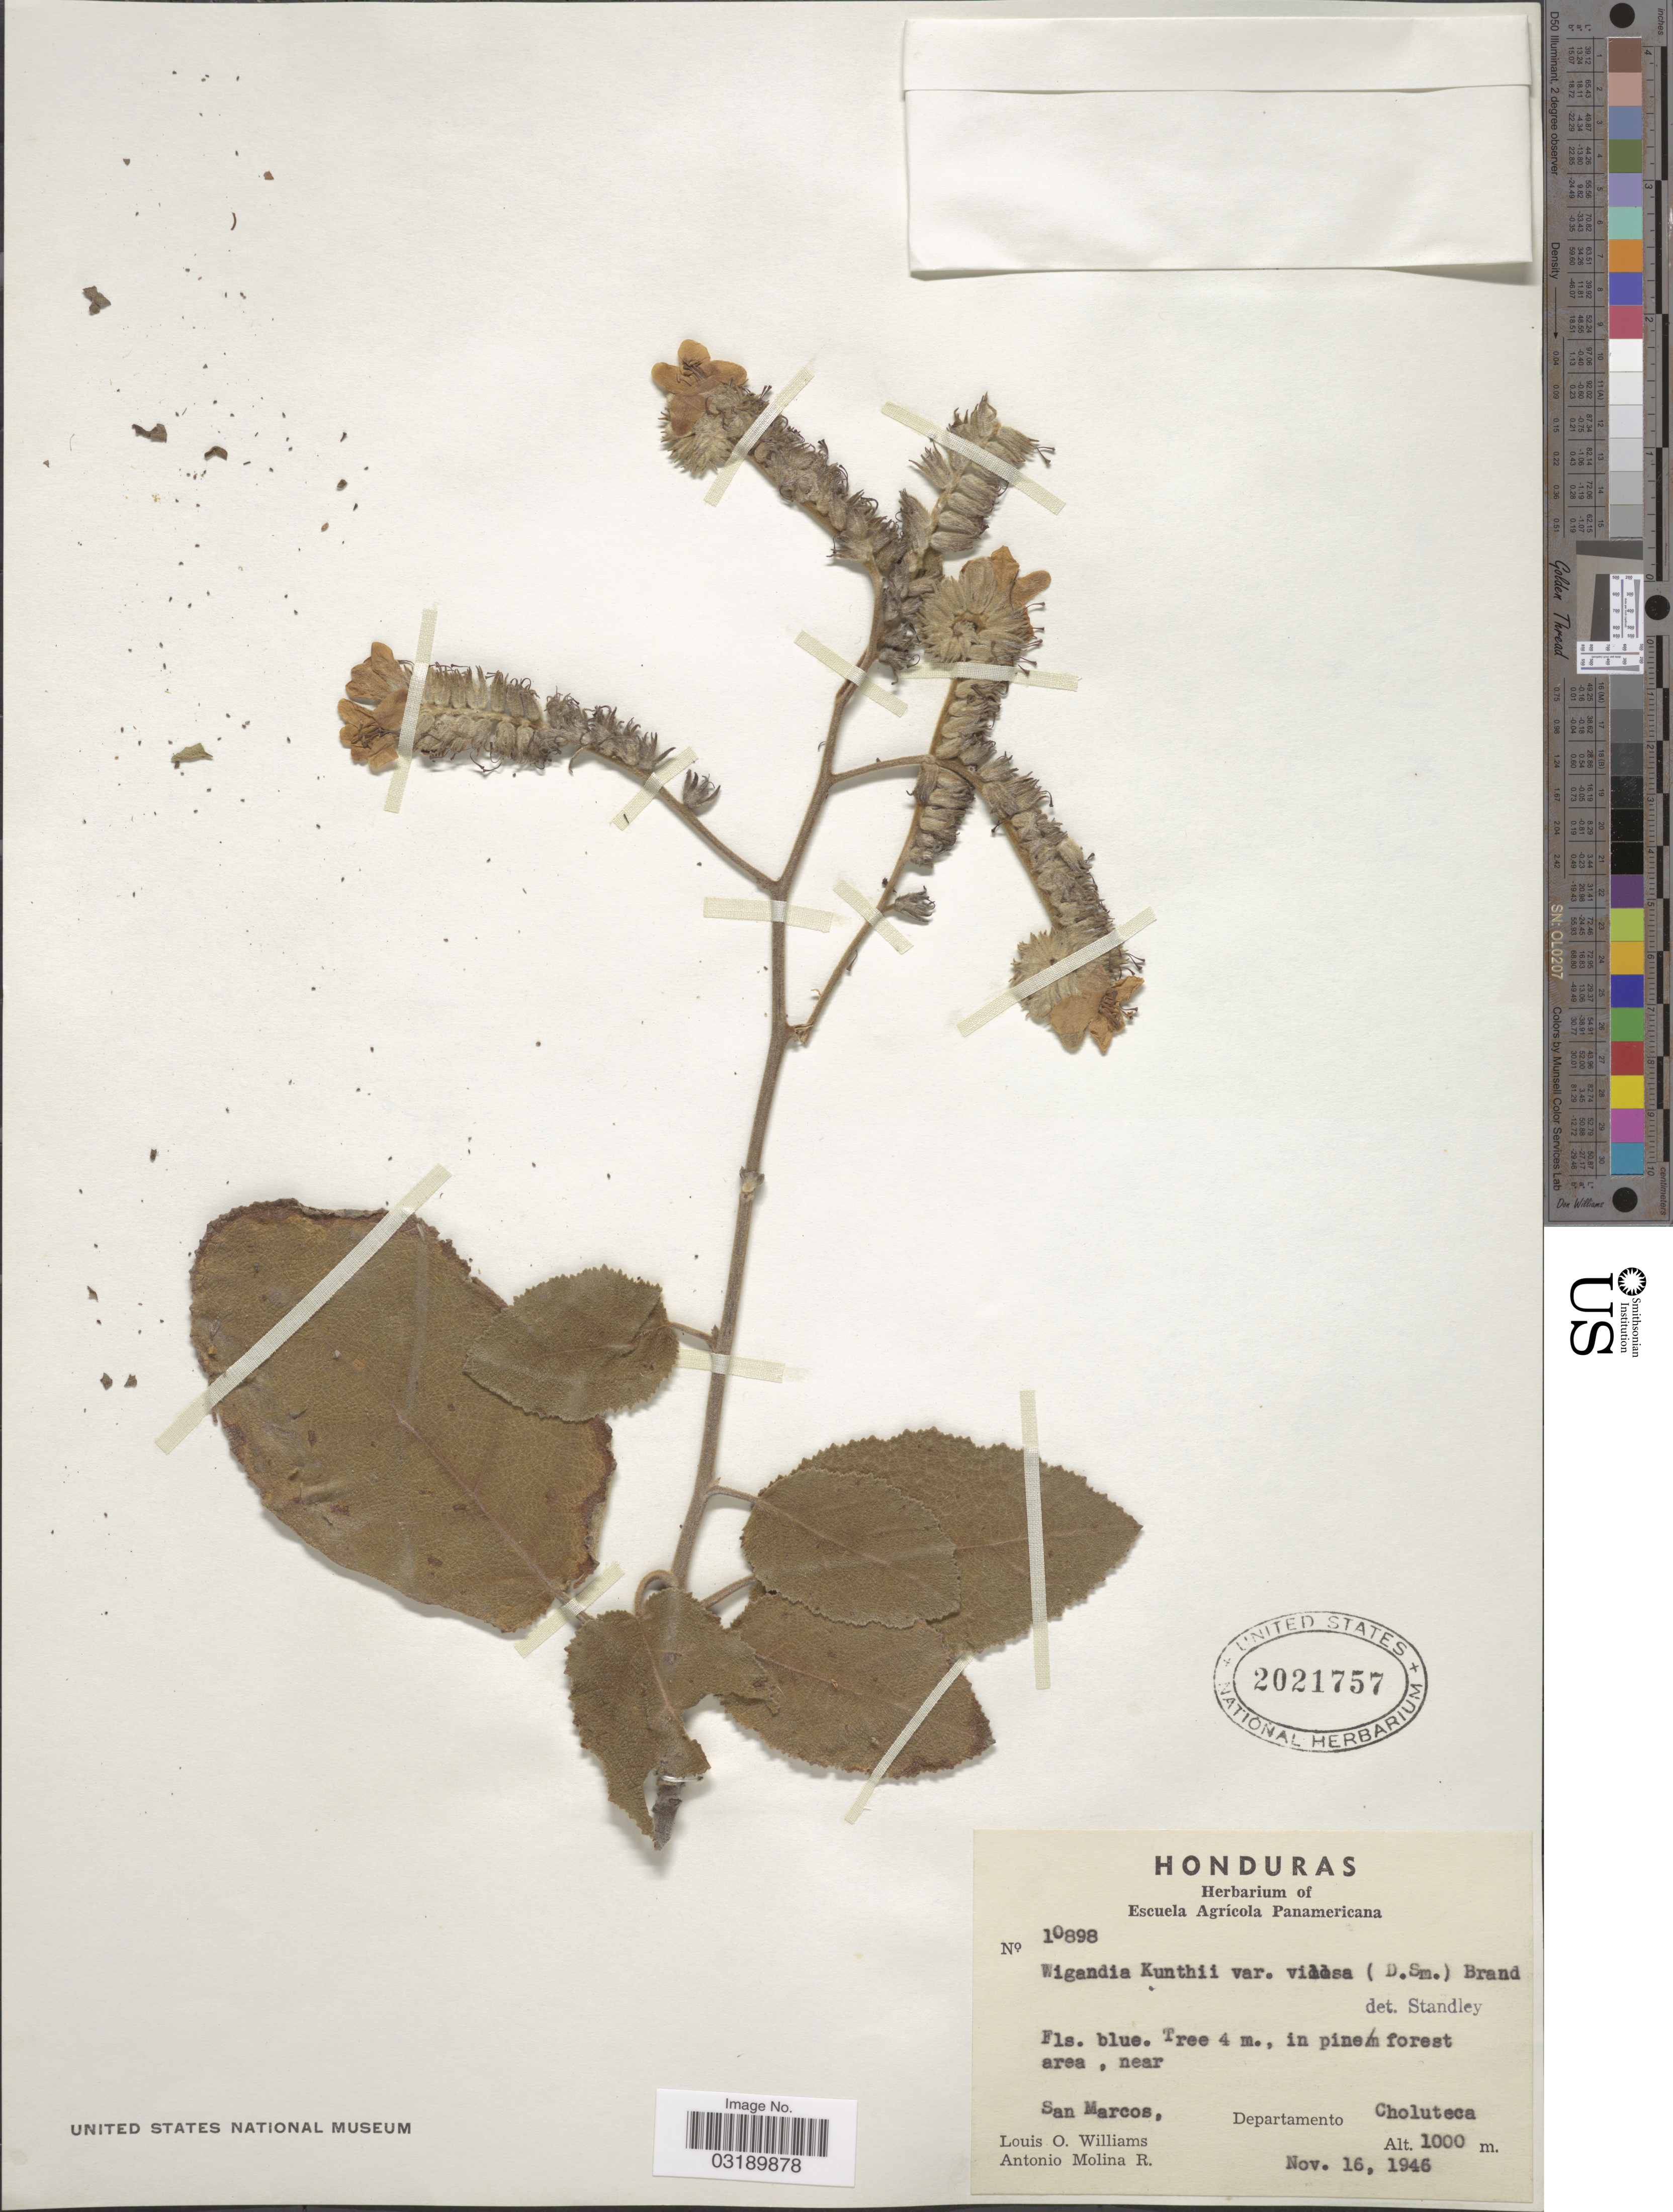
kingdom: Plantae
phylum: Tracheophyta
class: Magnoliopsida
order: Boraginales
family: Namaceae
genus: Wigandia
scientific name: Wigandia kunthii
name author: Choisy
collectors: L. O. Williams & A. Molina R.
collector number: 10898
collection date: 1946-11-16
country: Guatemala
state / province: San Marcos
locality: Honduras. Depertamento Choluteca.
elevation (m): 1000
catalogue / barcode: US 2021757